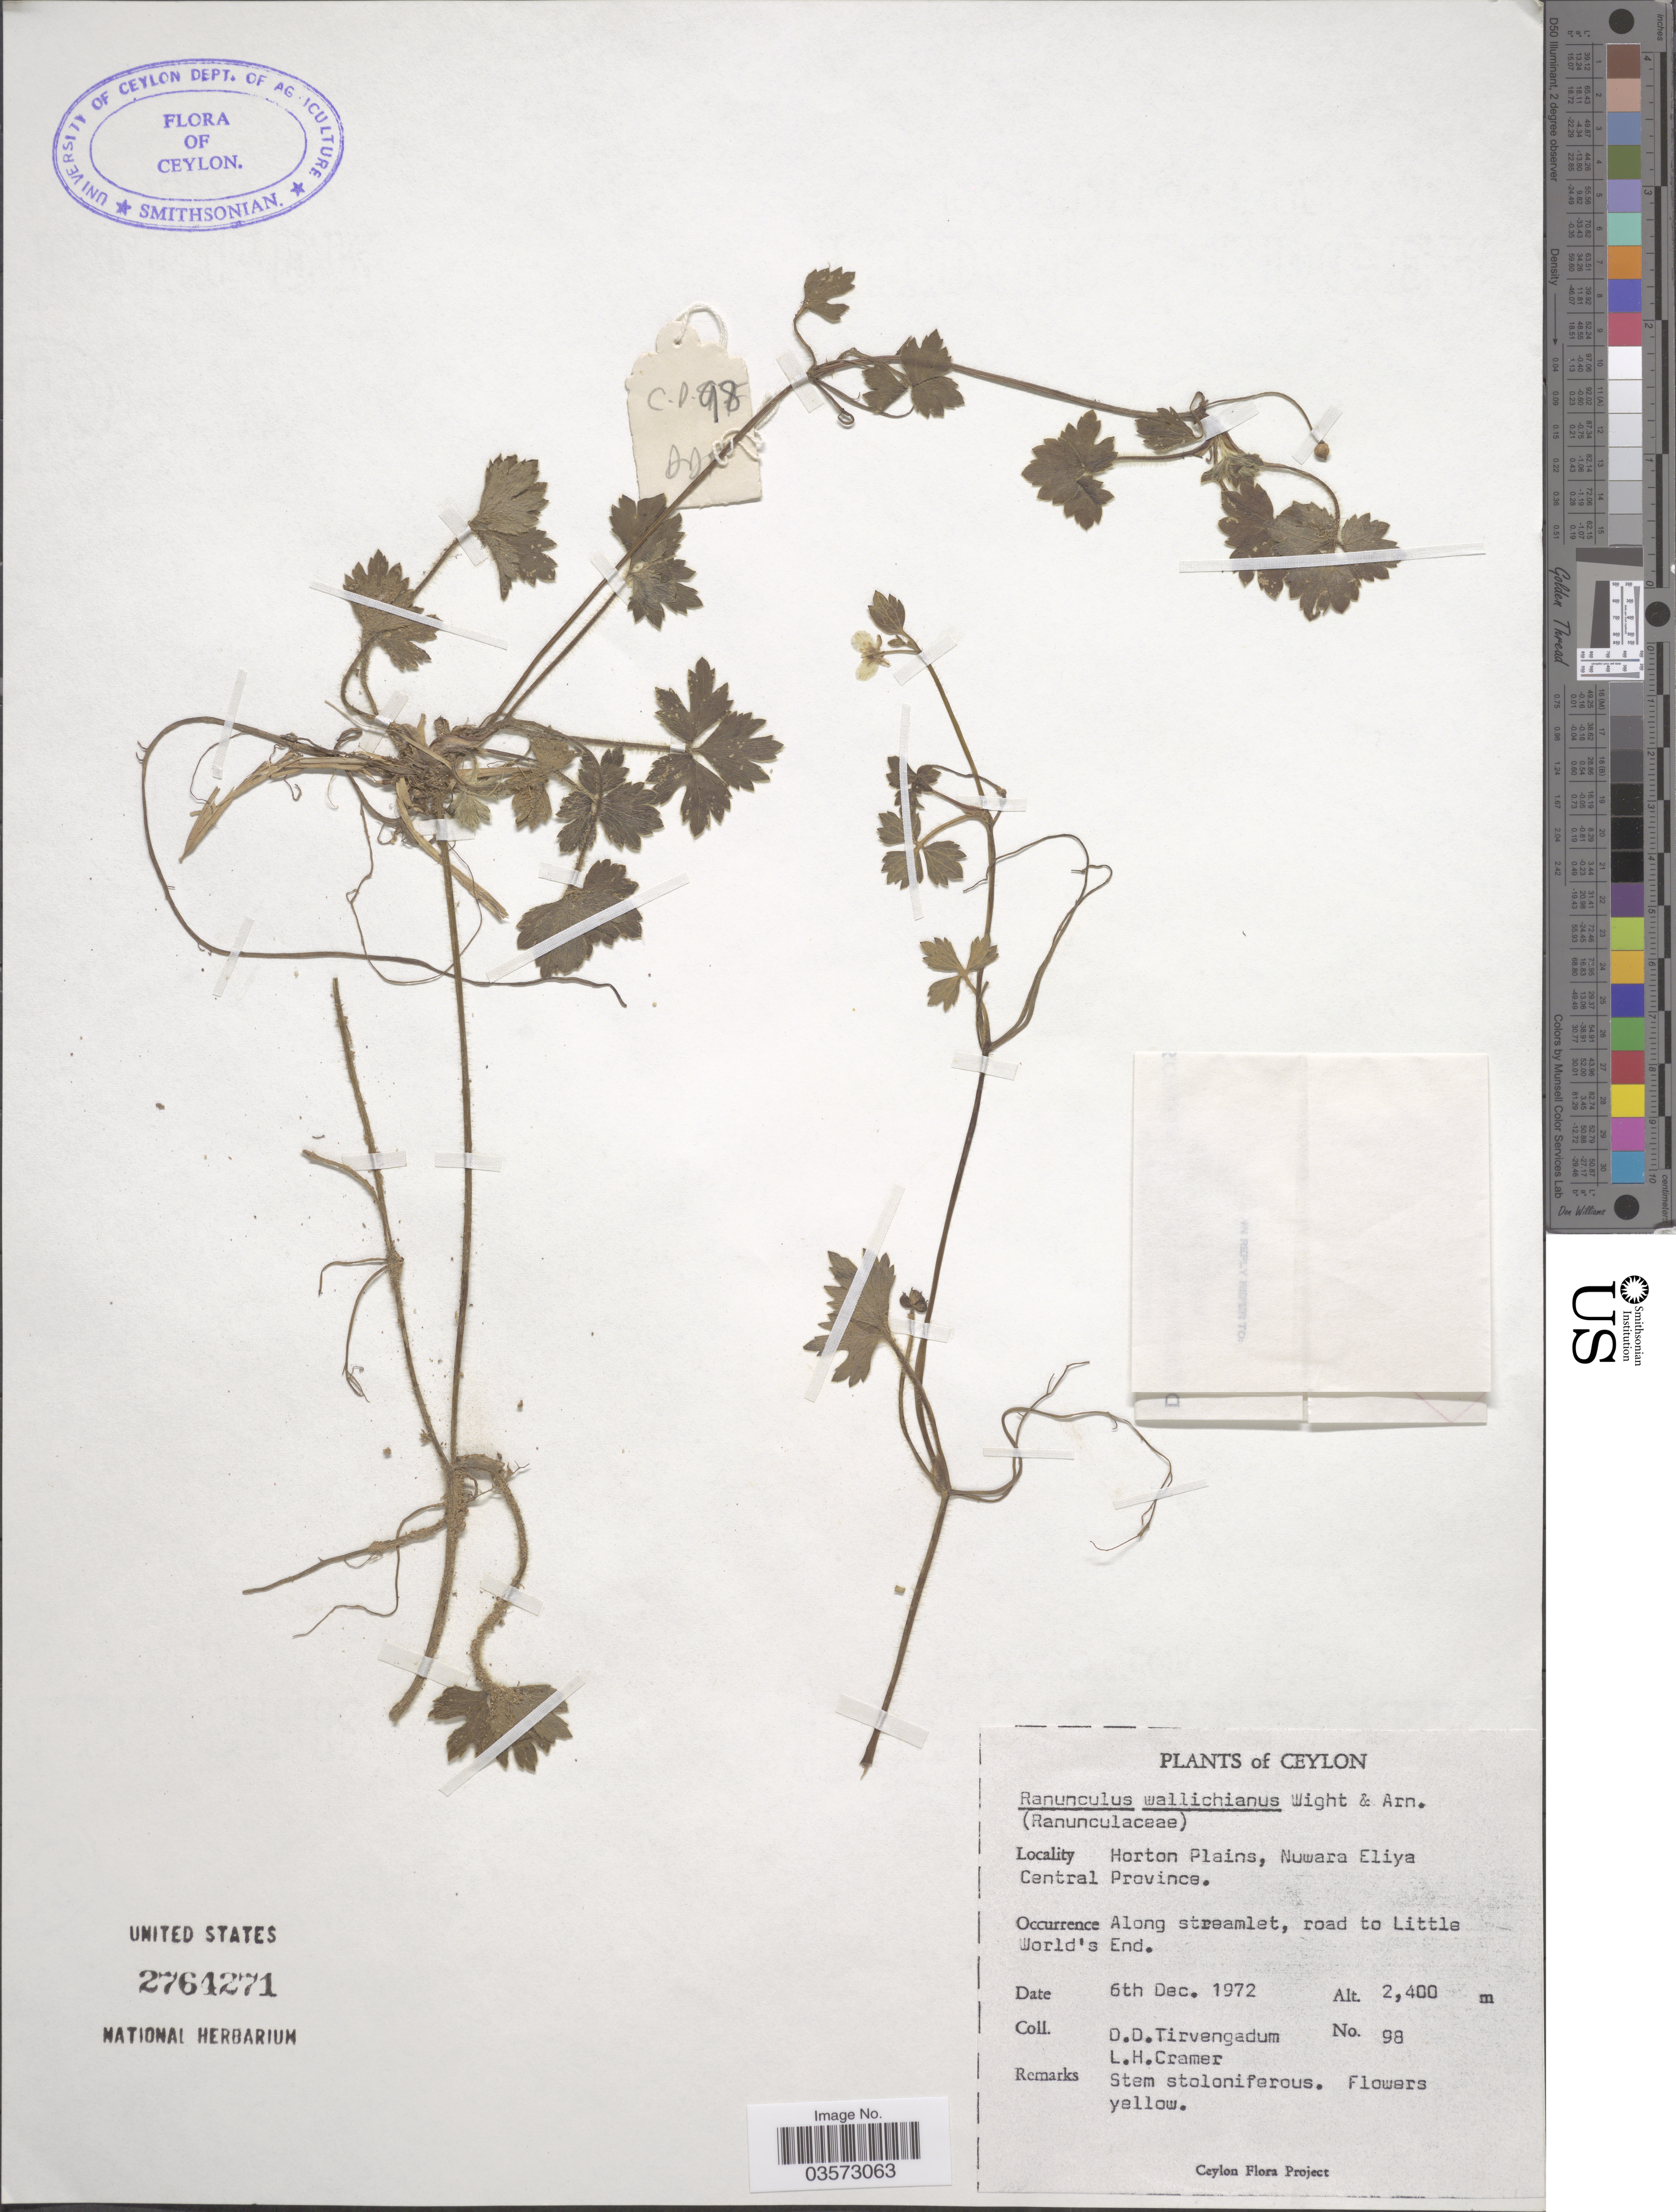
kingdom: Plantae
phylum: Tracheophyta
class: Magnoliopsida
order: Ranunculales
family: Ranunculaceae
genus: Ranunculus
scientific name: Ranunculus wallichianus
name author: Wight & Arn.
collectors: D. Tirvengadum & L. H. Cramer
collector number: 98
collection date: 1972-12-06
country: Sri Lanka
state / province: Central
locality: Ceylon. Horton Plains, Nuwara Eliya. Along streamlet, road to Little World's End.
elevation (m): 2400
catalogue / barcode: US 2764271